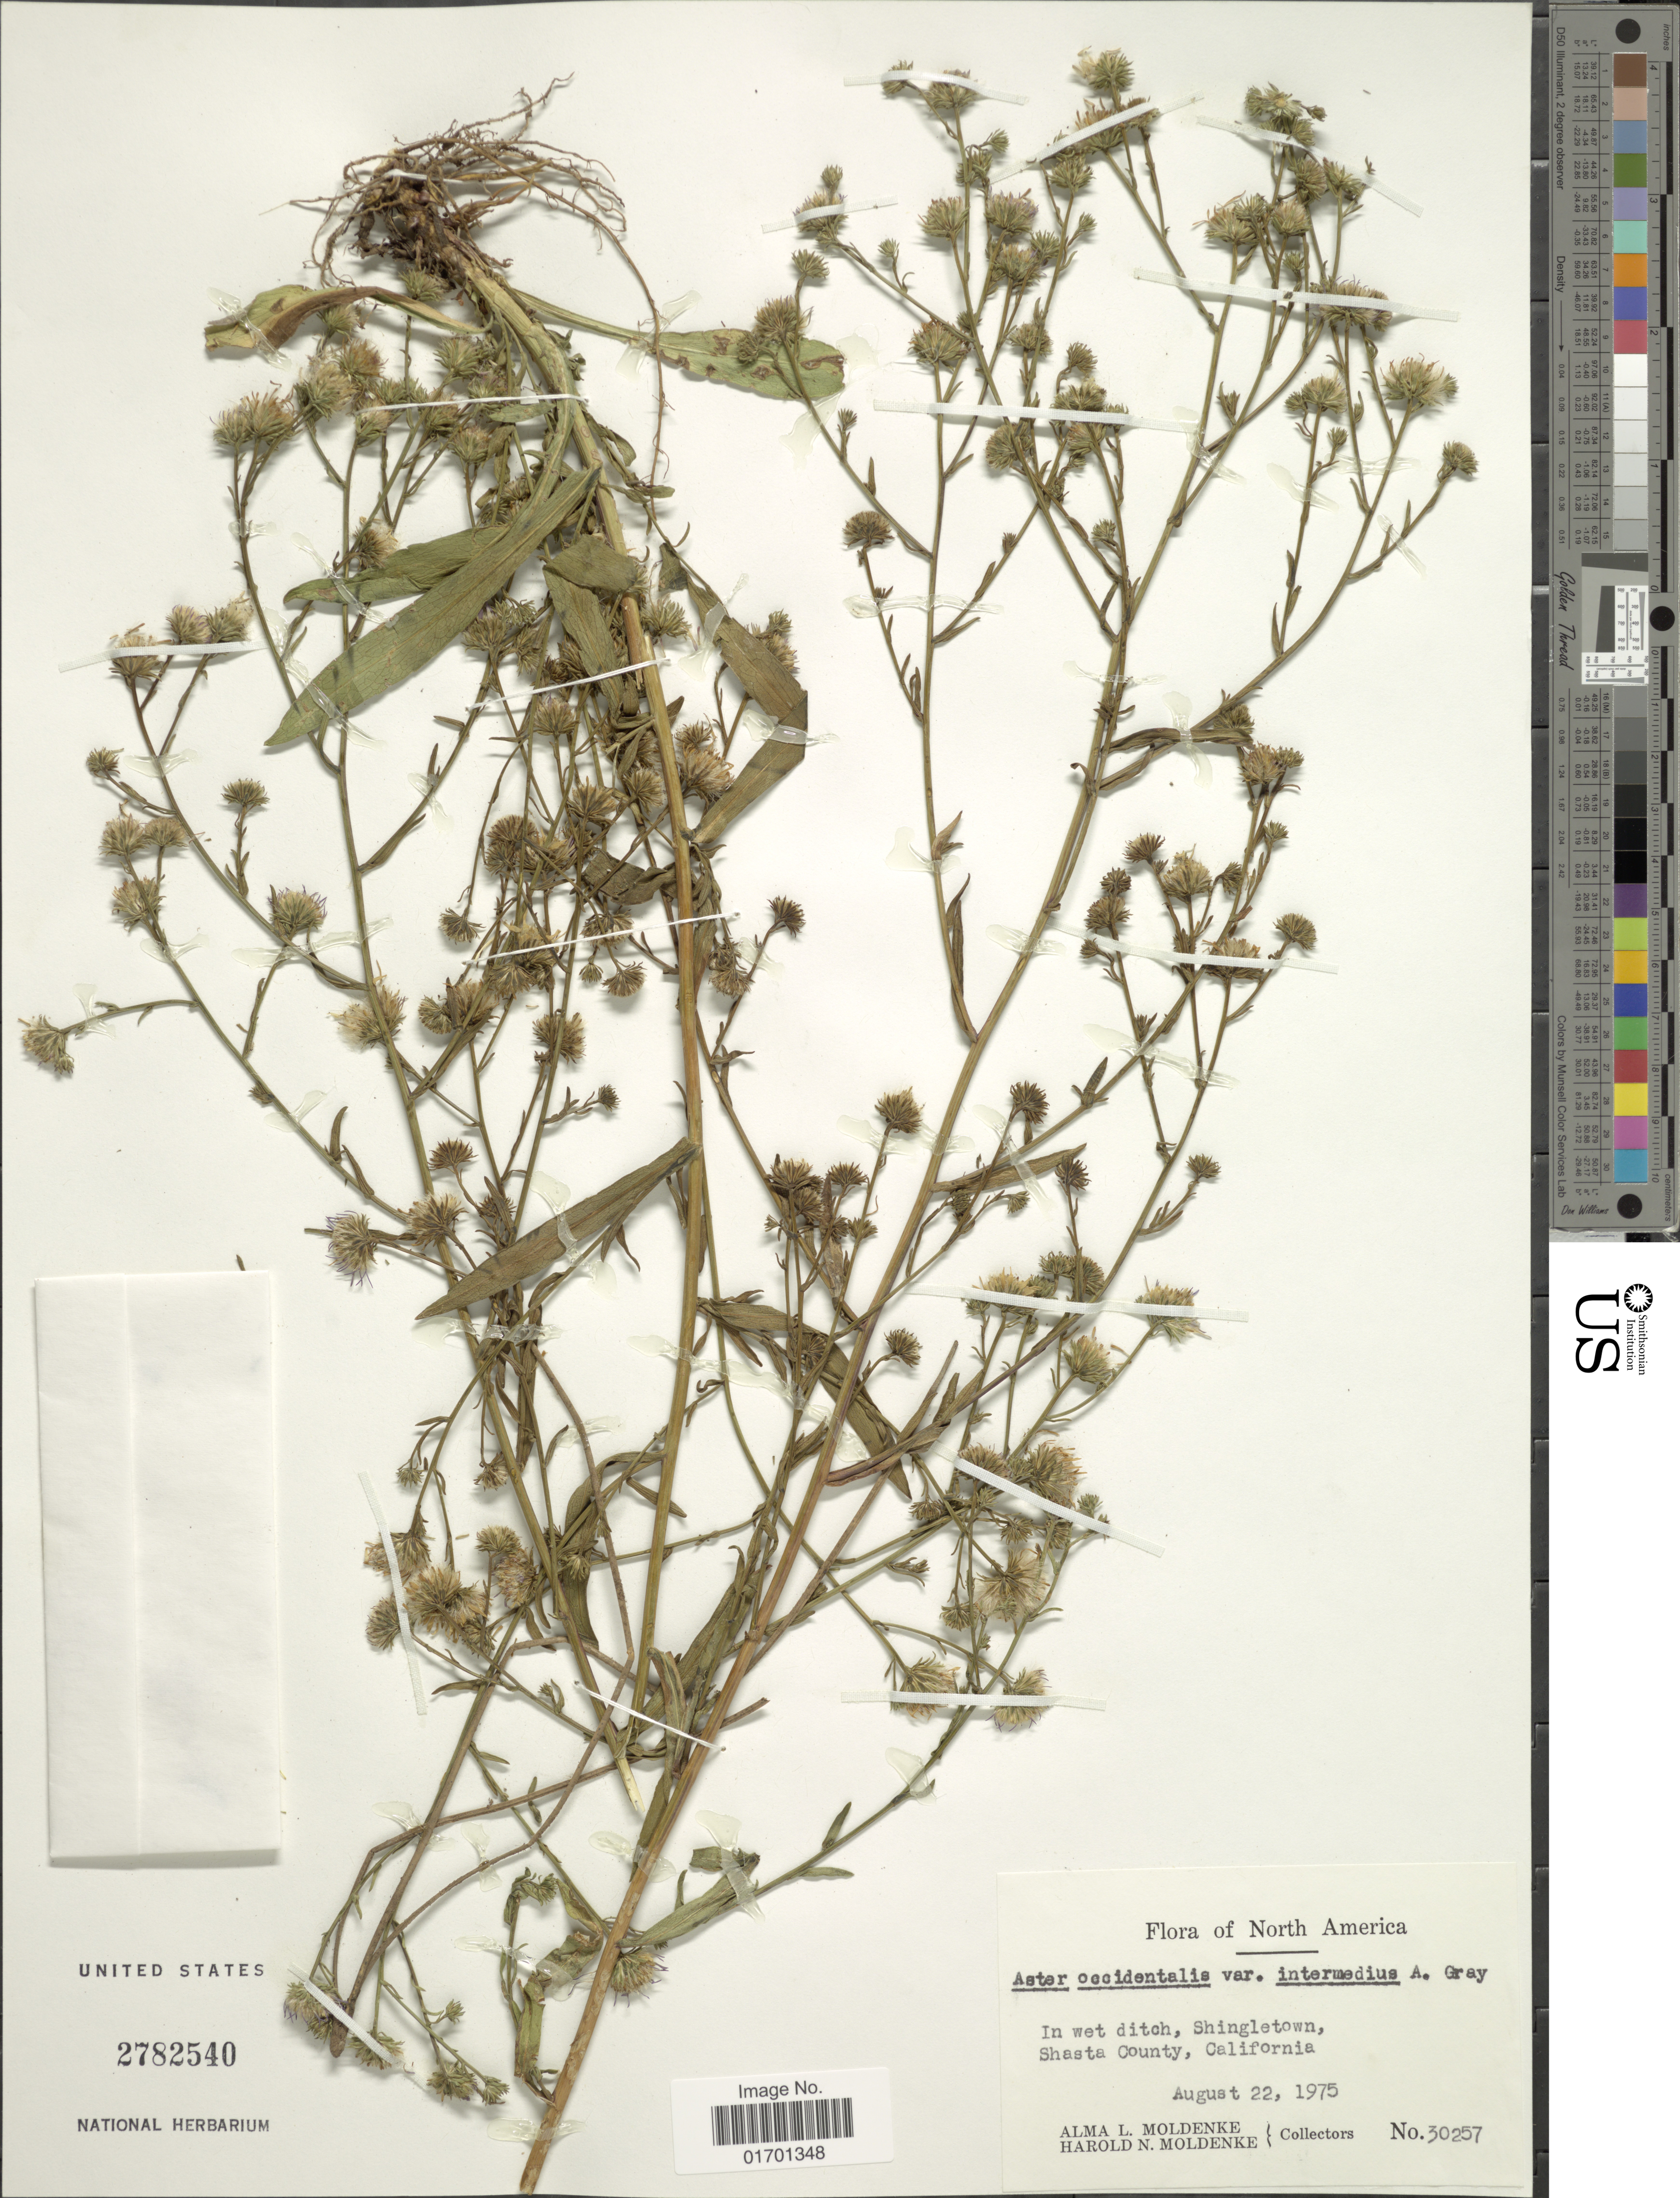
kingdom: Plantae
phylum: Tracheophyta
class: Magnoliopsida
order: Asterales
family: Asteraceae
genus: Symphyotrichum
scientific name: Symphyotrichum spathulatum var. intermedium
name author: (A. Gray) G.L. Nesom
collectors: A. L. Moldenke & H. N. Moldenke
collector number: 30257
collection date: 1975-08-22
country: United States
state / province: California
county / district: Shasta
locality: North America, In wet ditch, Shingletown, Shasta County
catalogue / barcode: US 2782540